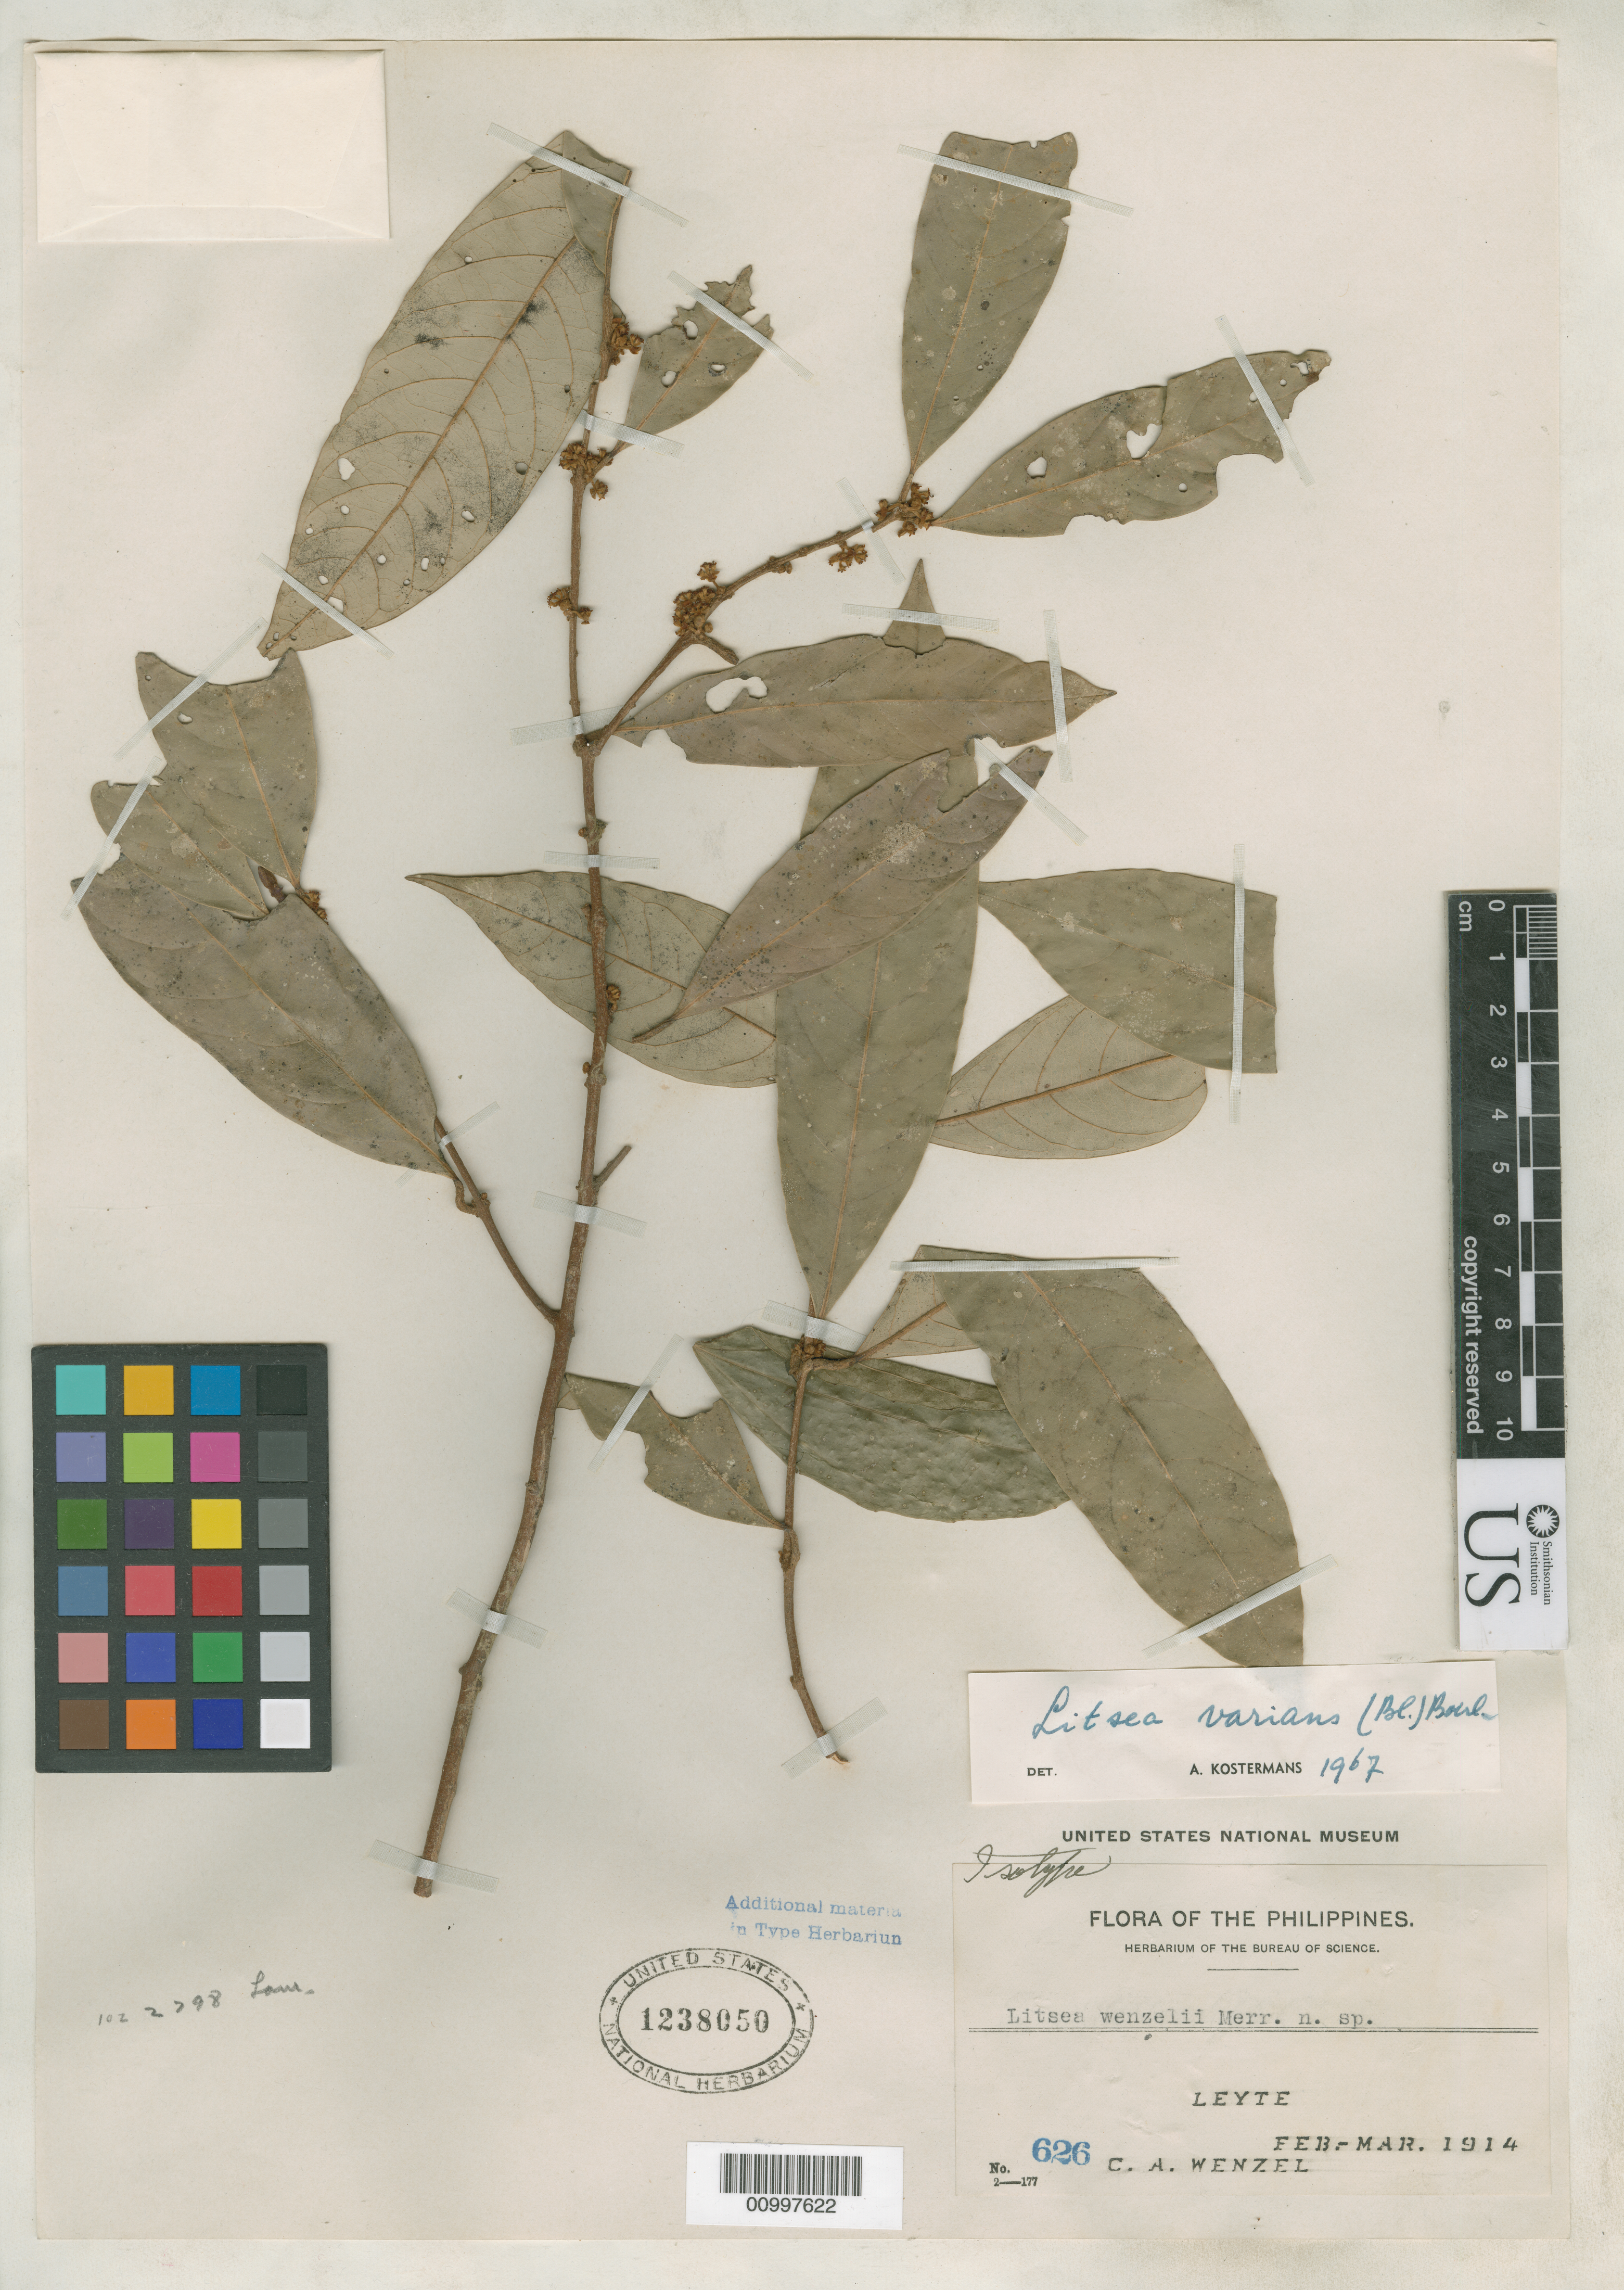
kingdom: Plantae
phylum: Tracheophyta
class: Magnoliopsida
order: Laurales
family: Lauraceae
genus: Litsea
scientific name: Litsea wenzelii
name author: Merr.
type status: Isotype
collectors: C. Wenzel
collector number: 626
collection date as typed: Feb 1914 to -- Mar 1914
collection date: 1914-02/1914-03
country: Philippines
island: Leyte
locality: Leyte.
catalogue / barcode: US 1238050